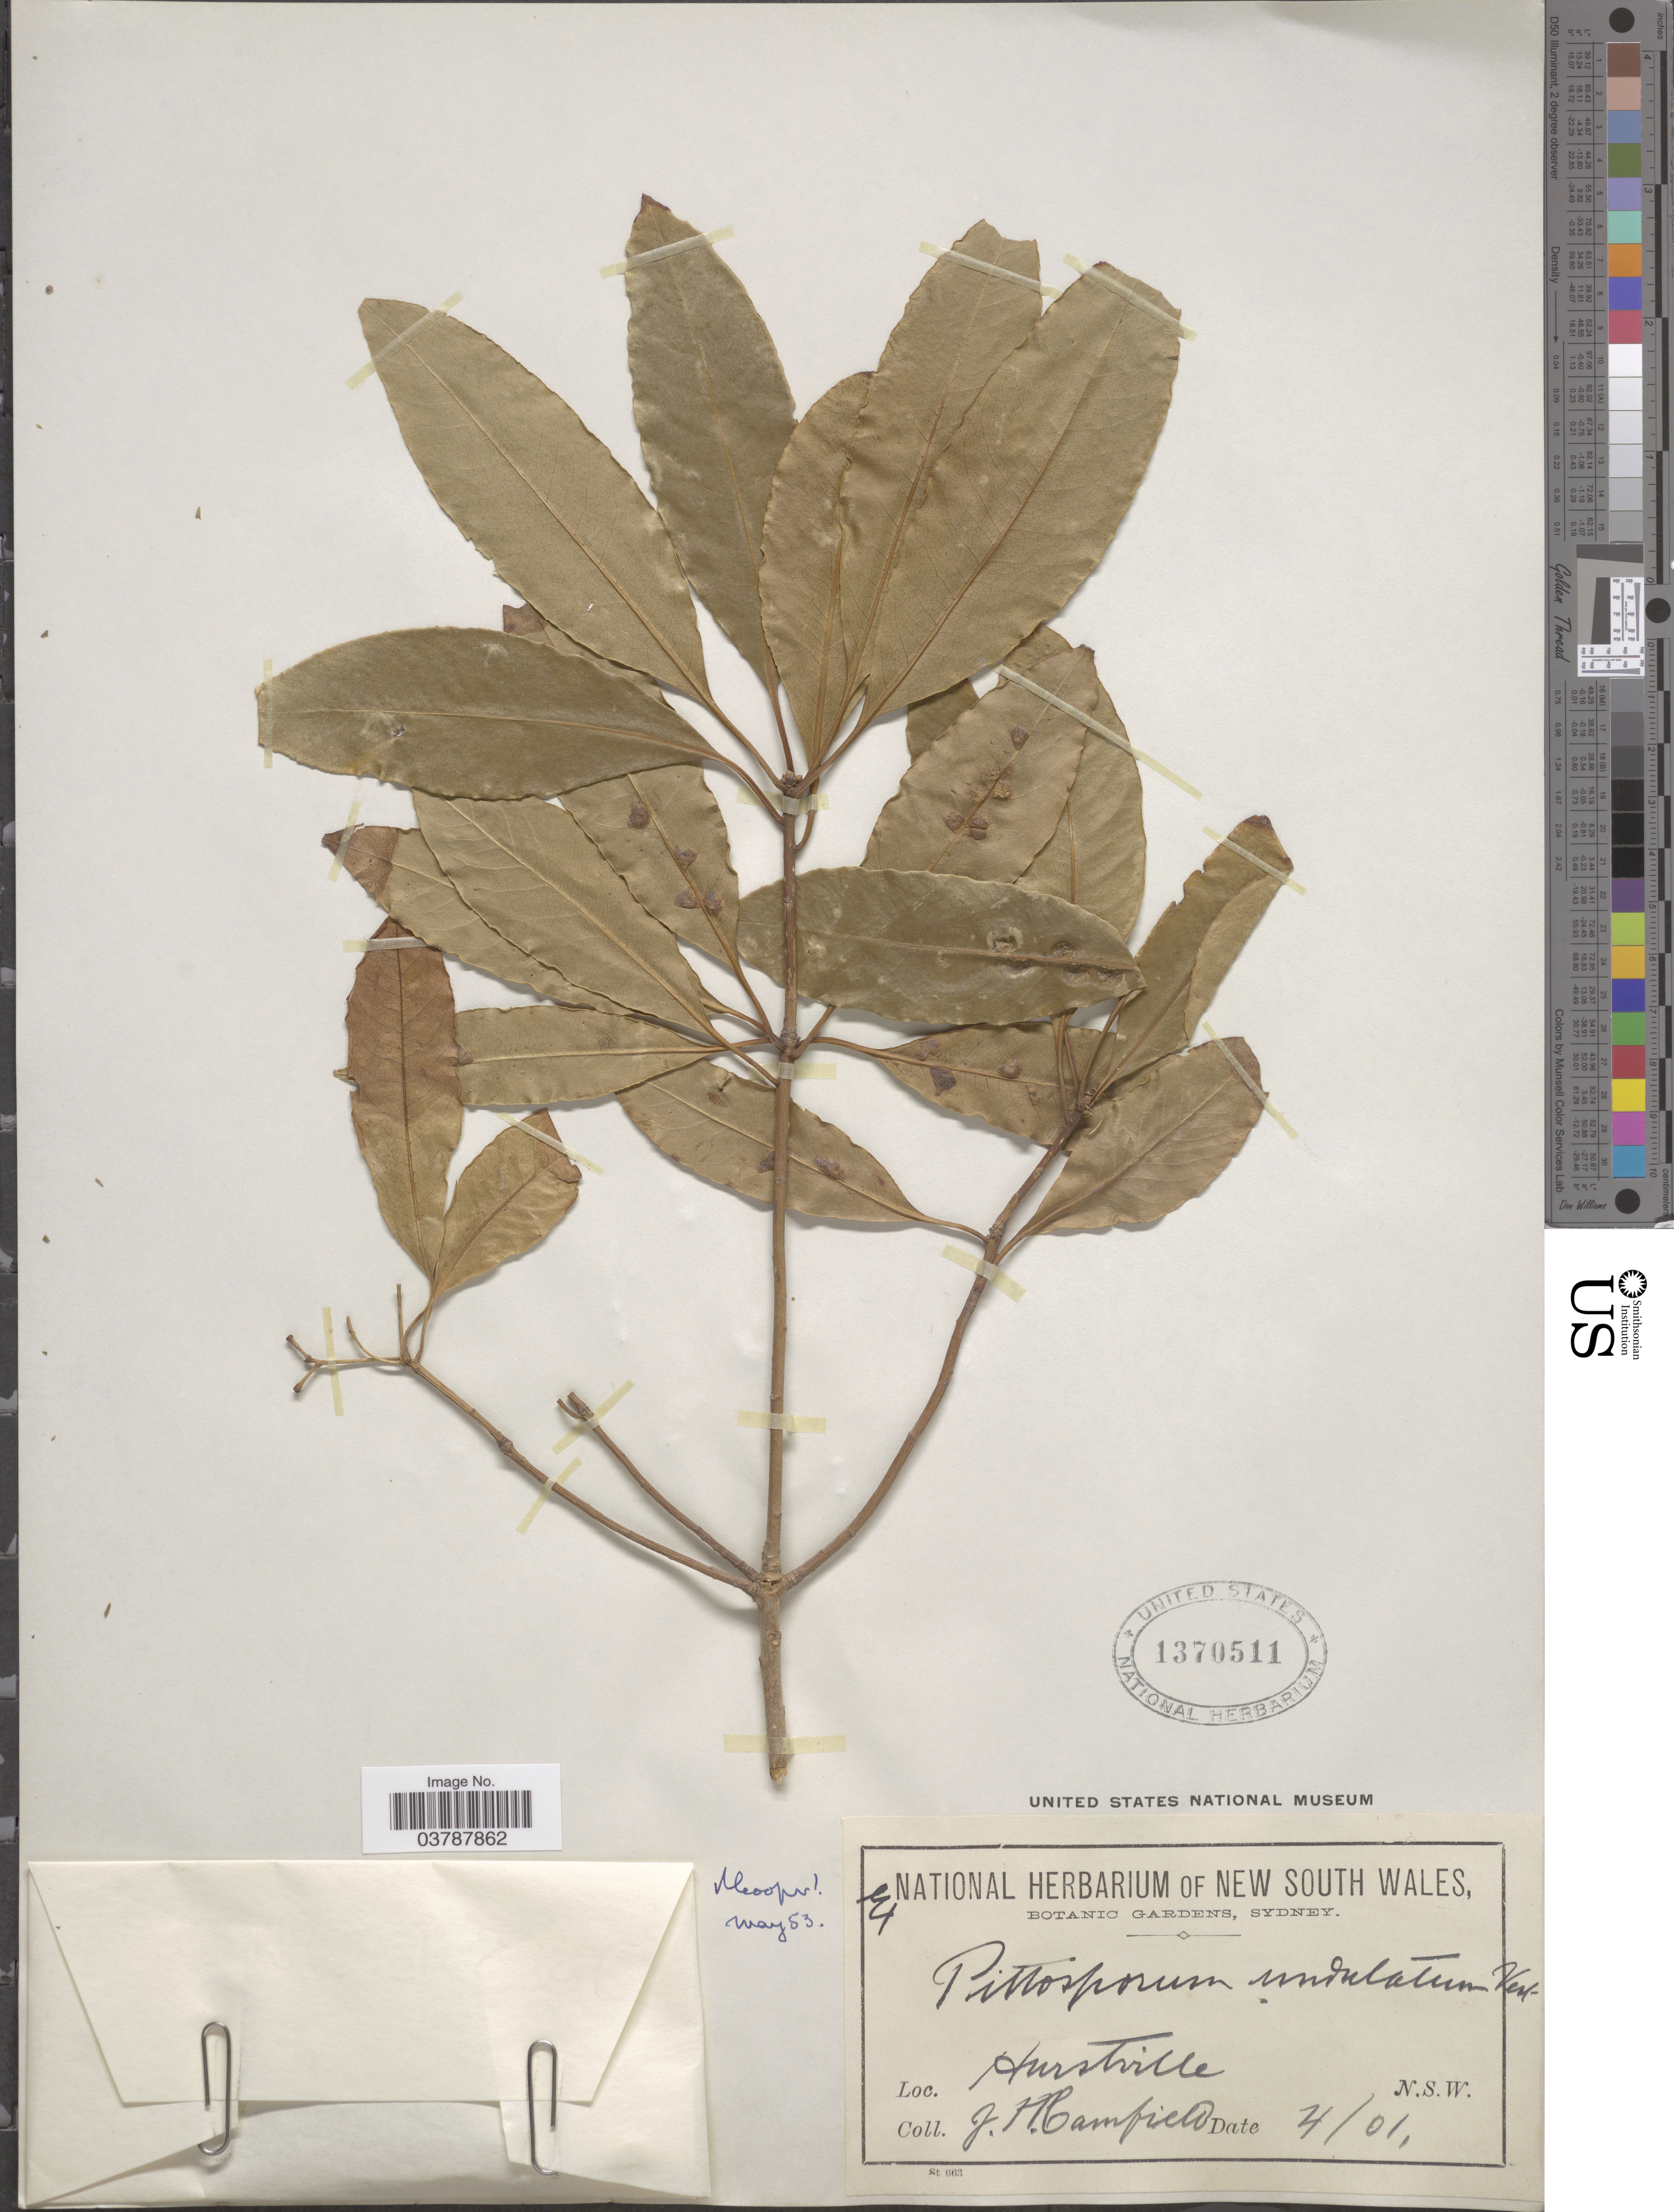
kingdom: Plantae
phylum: Tracheophyta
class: Magnoliopsida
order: Apiales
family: Pittosporaceae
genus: Pittosporum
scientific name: Pittosporum undulatum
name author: Vent.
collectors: J. Camfield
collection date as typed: Transcribed d/m/y: /4/1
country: Australia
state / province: New South Wales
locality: Hurtsville.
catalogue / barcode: US 1370511